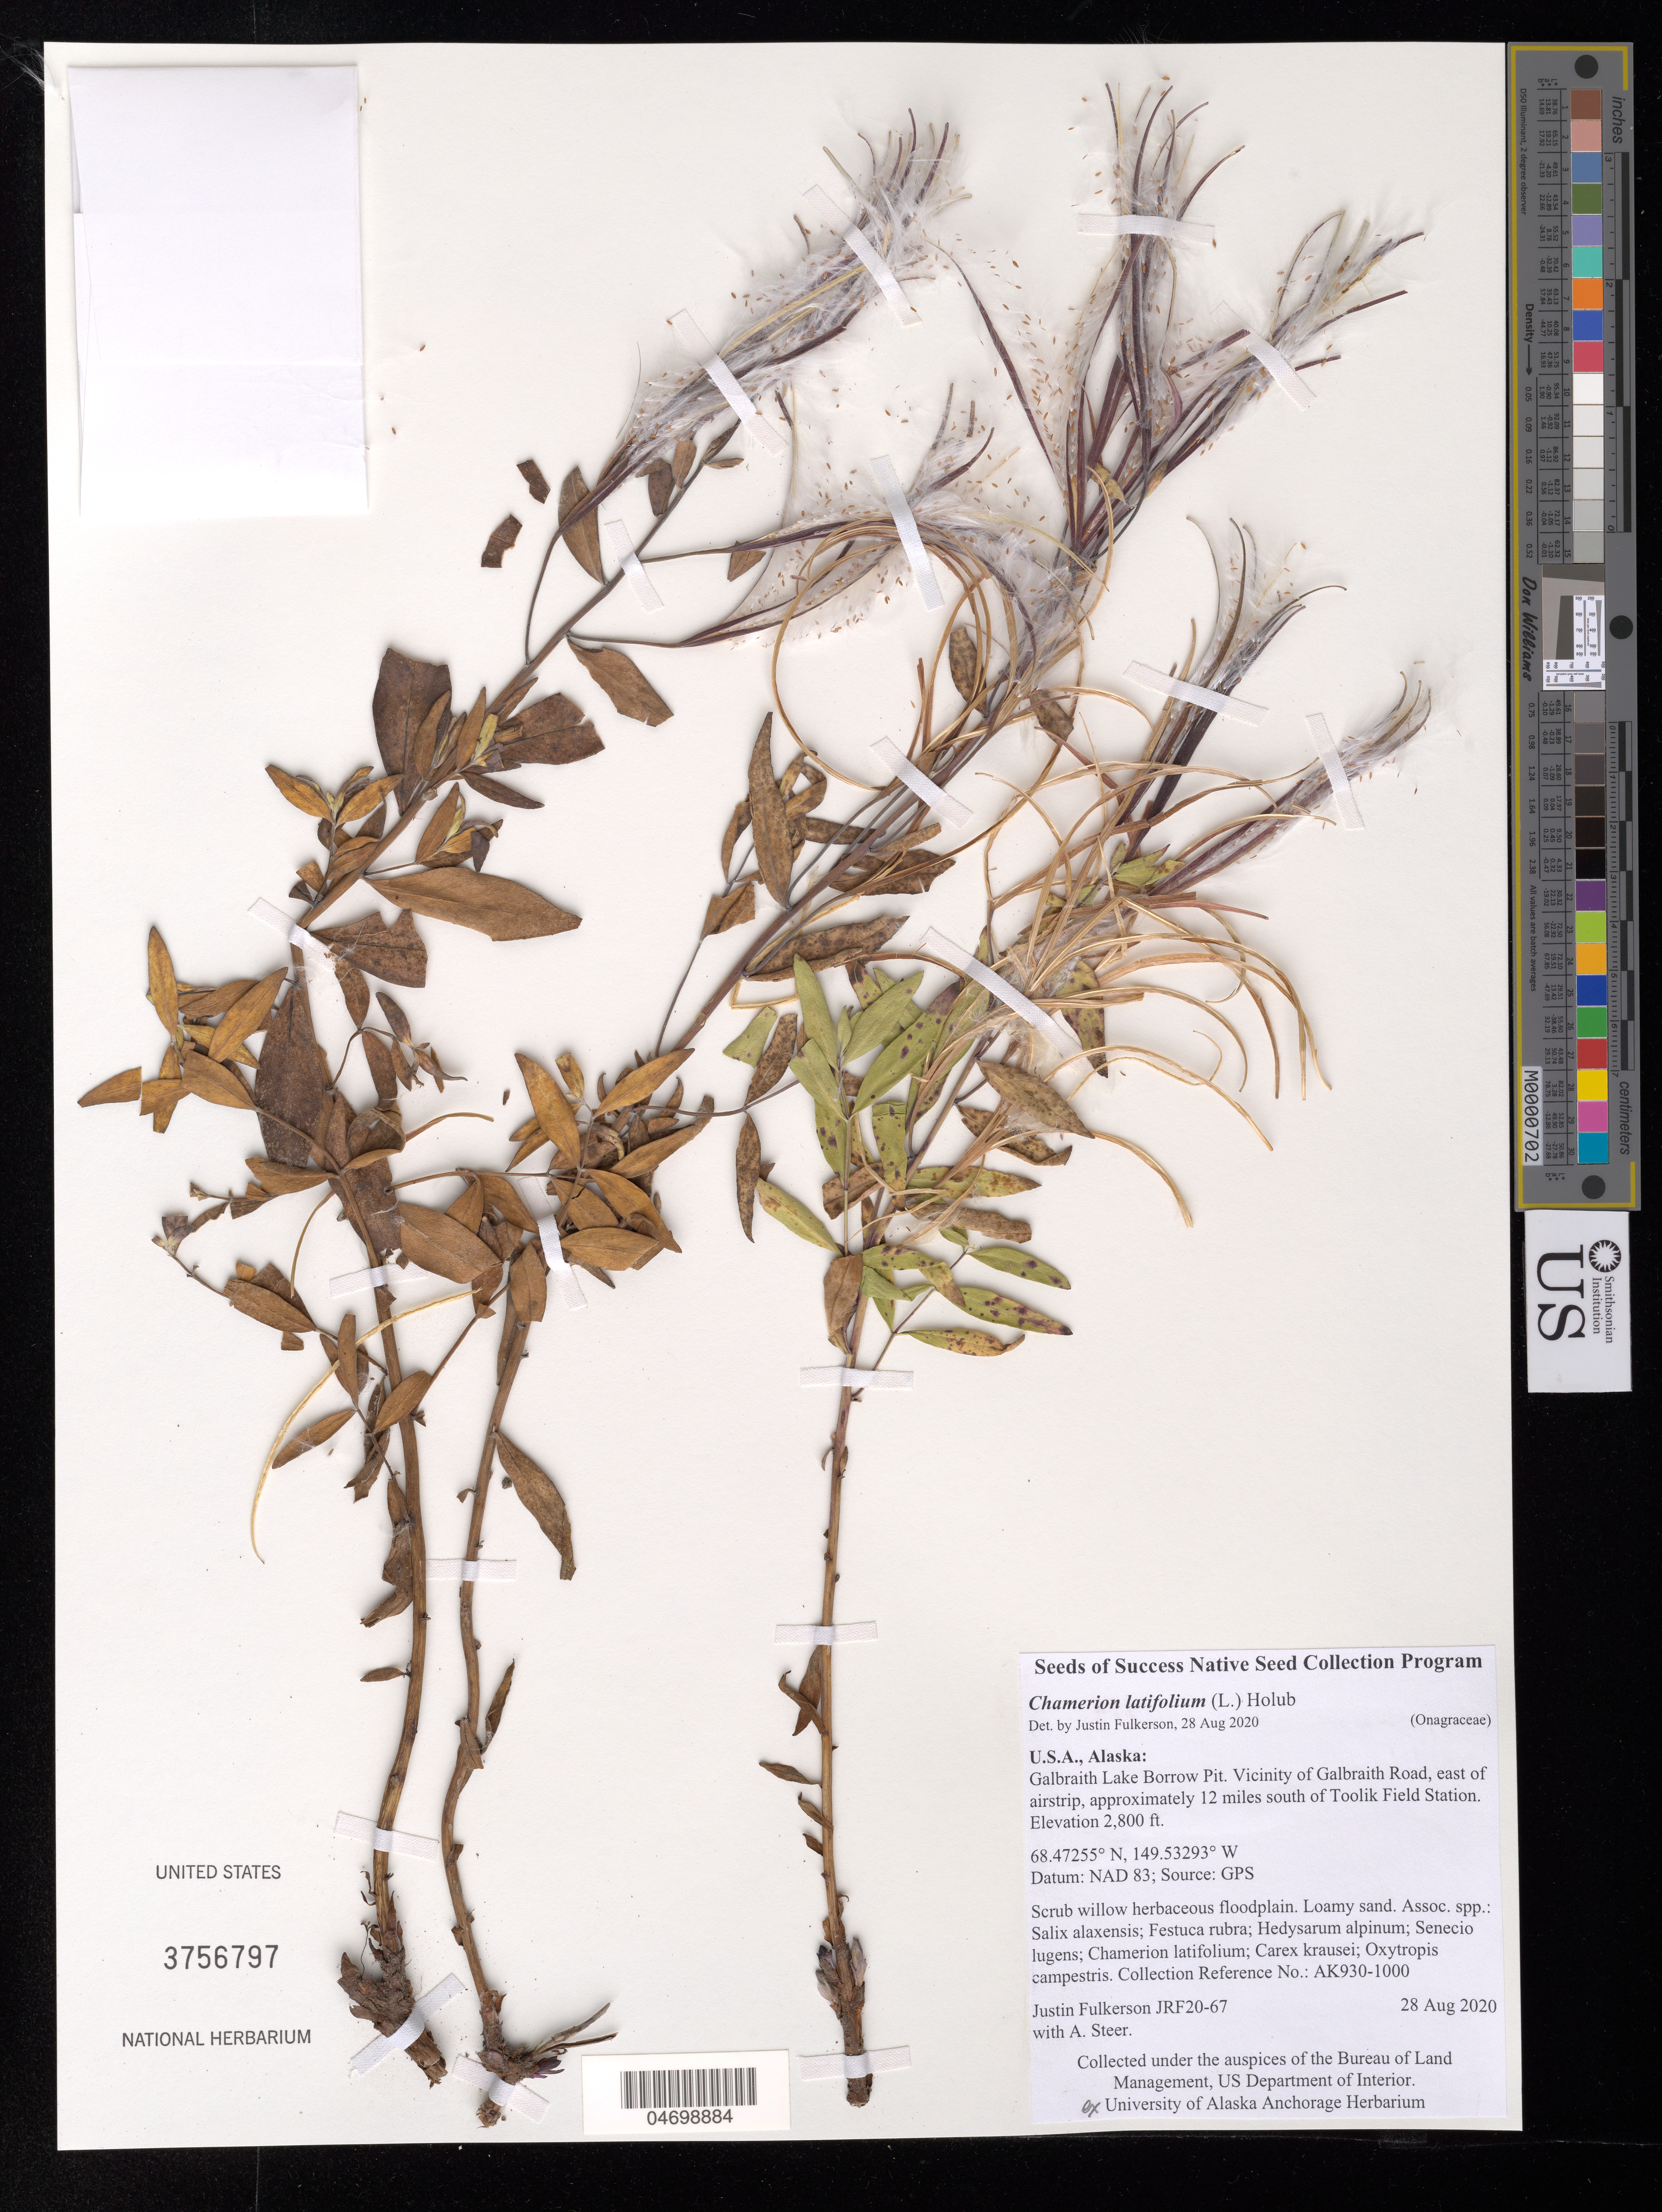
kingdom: Plantae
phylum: Tracheophyta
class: Magnoliopsida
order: Myrtales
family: Onagraceae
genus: Chamerion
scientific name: Chamerion latifolium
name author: (L.) Holub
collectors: J. Fulkerson & A. Steer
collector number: AK930-1000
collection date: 2020-08-28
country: United States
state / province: Alaska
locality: Galbraith Lake Borrow Pit. 12 mi. S of Toolik Field Station.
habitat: Scrub willow herbaceous floodplain. Loamy sand. With Salix alaxensis, Festuca rubra, Senecio lugens, etc.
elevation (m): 853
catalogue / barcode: US 3756797